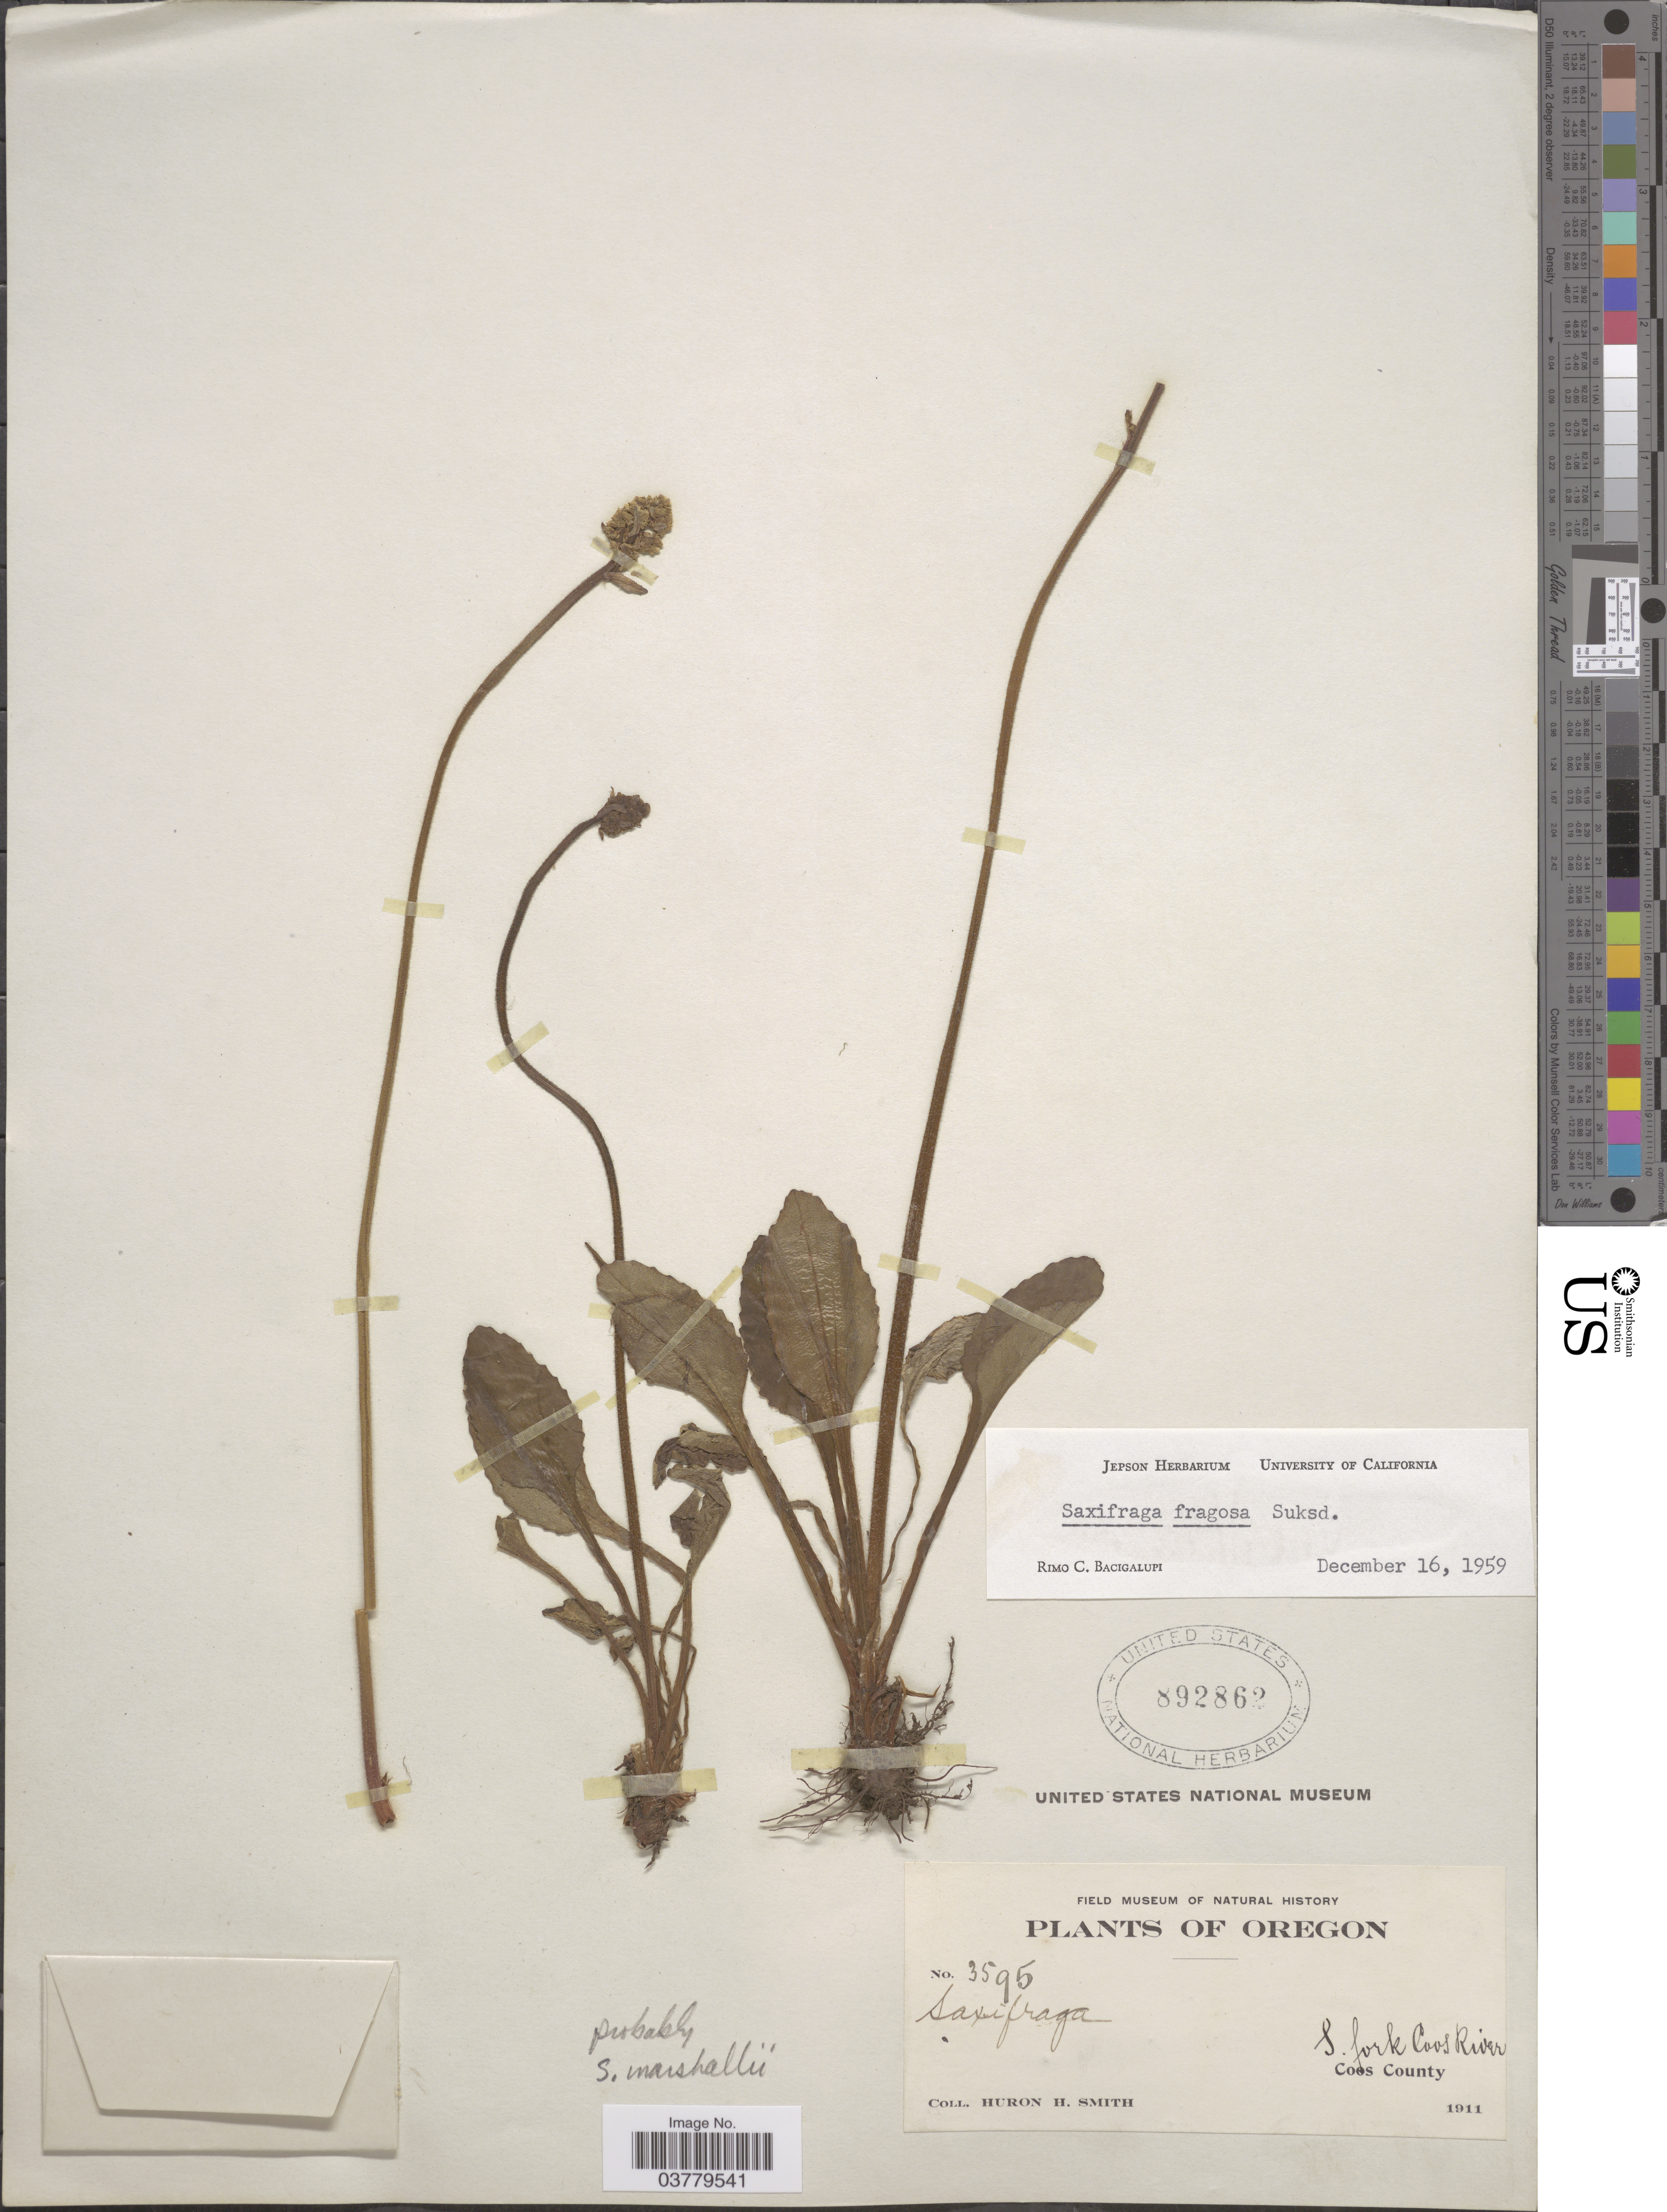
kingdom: Plantae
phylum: Tracheophyta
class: Magnoliopsida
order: Saxifragales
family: Saxifragaceae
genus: Micranthes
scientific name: Micranthes fragosa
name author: (Suksd. ex Small) Small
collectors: Huron H. Smith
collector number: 3595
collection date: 1911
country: United States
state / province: Oregon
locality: S. fork Coos River. Coos County.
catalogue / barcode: US 892862